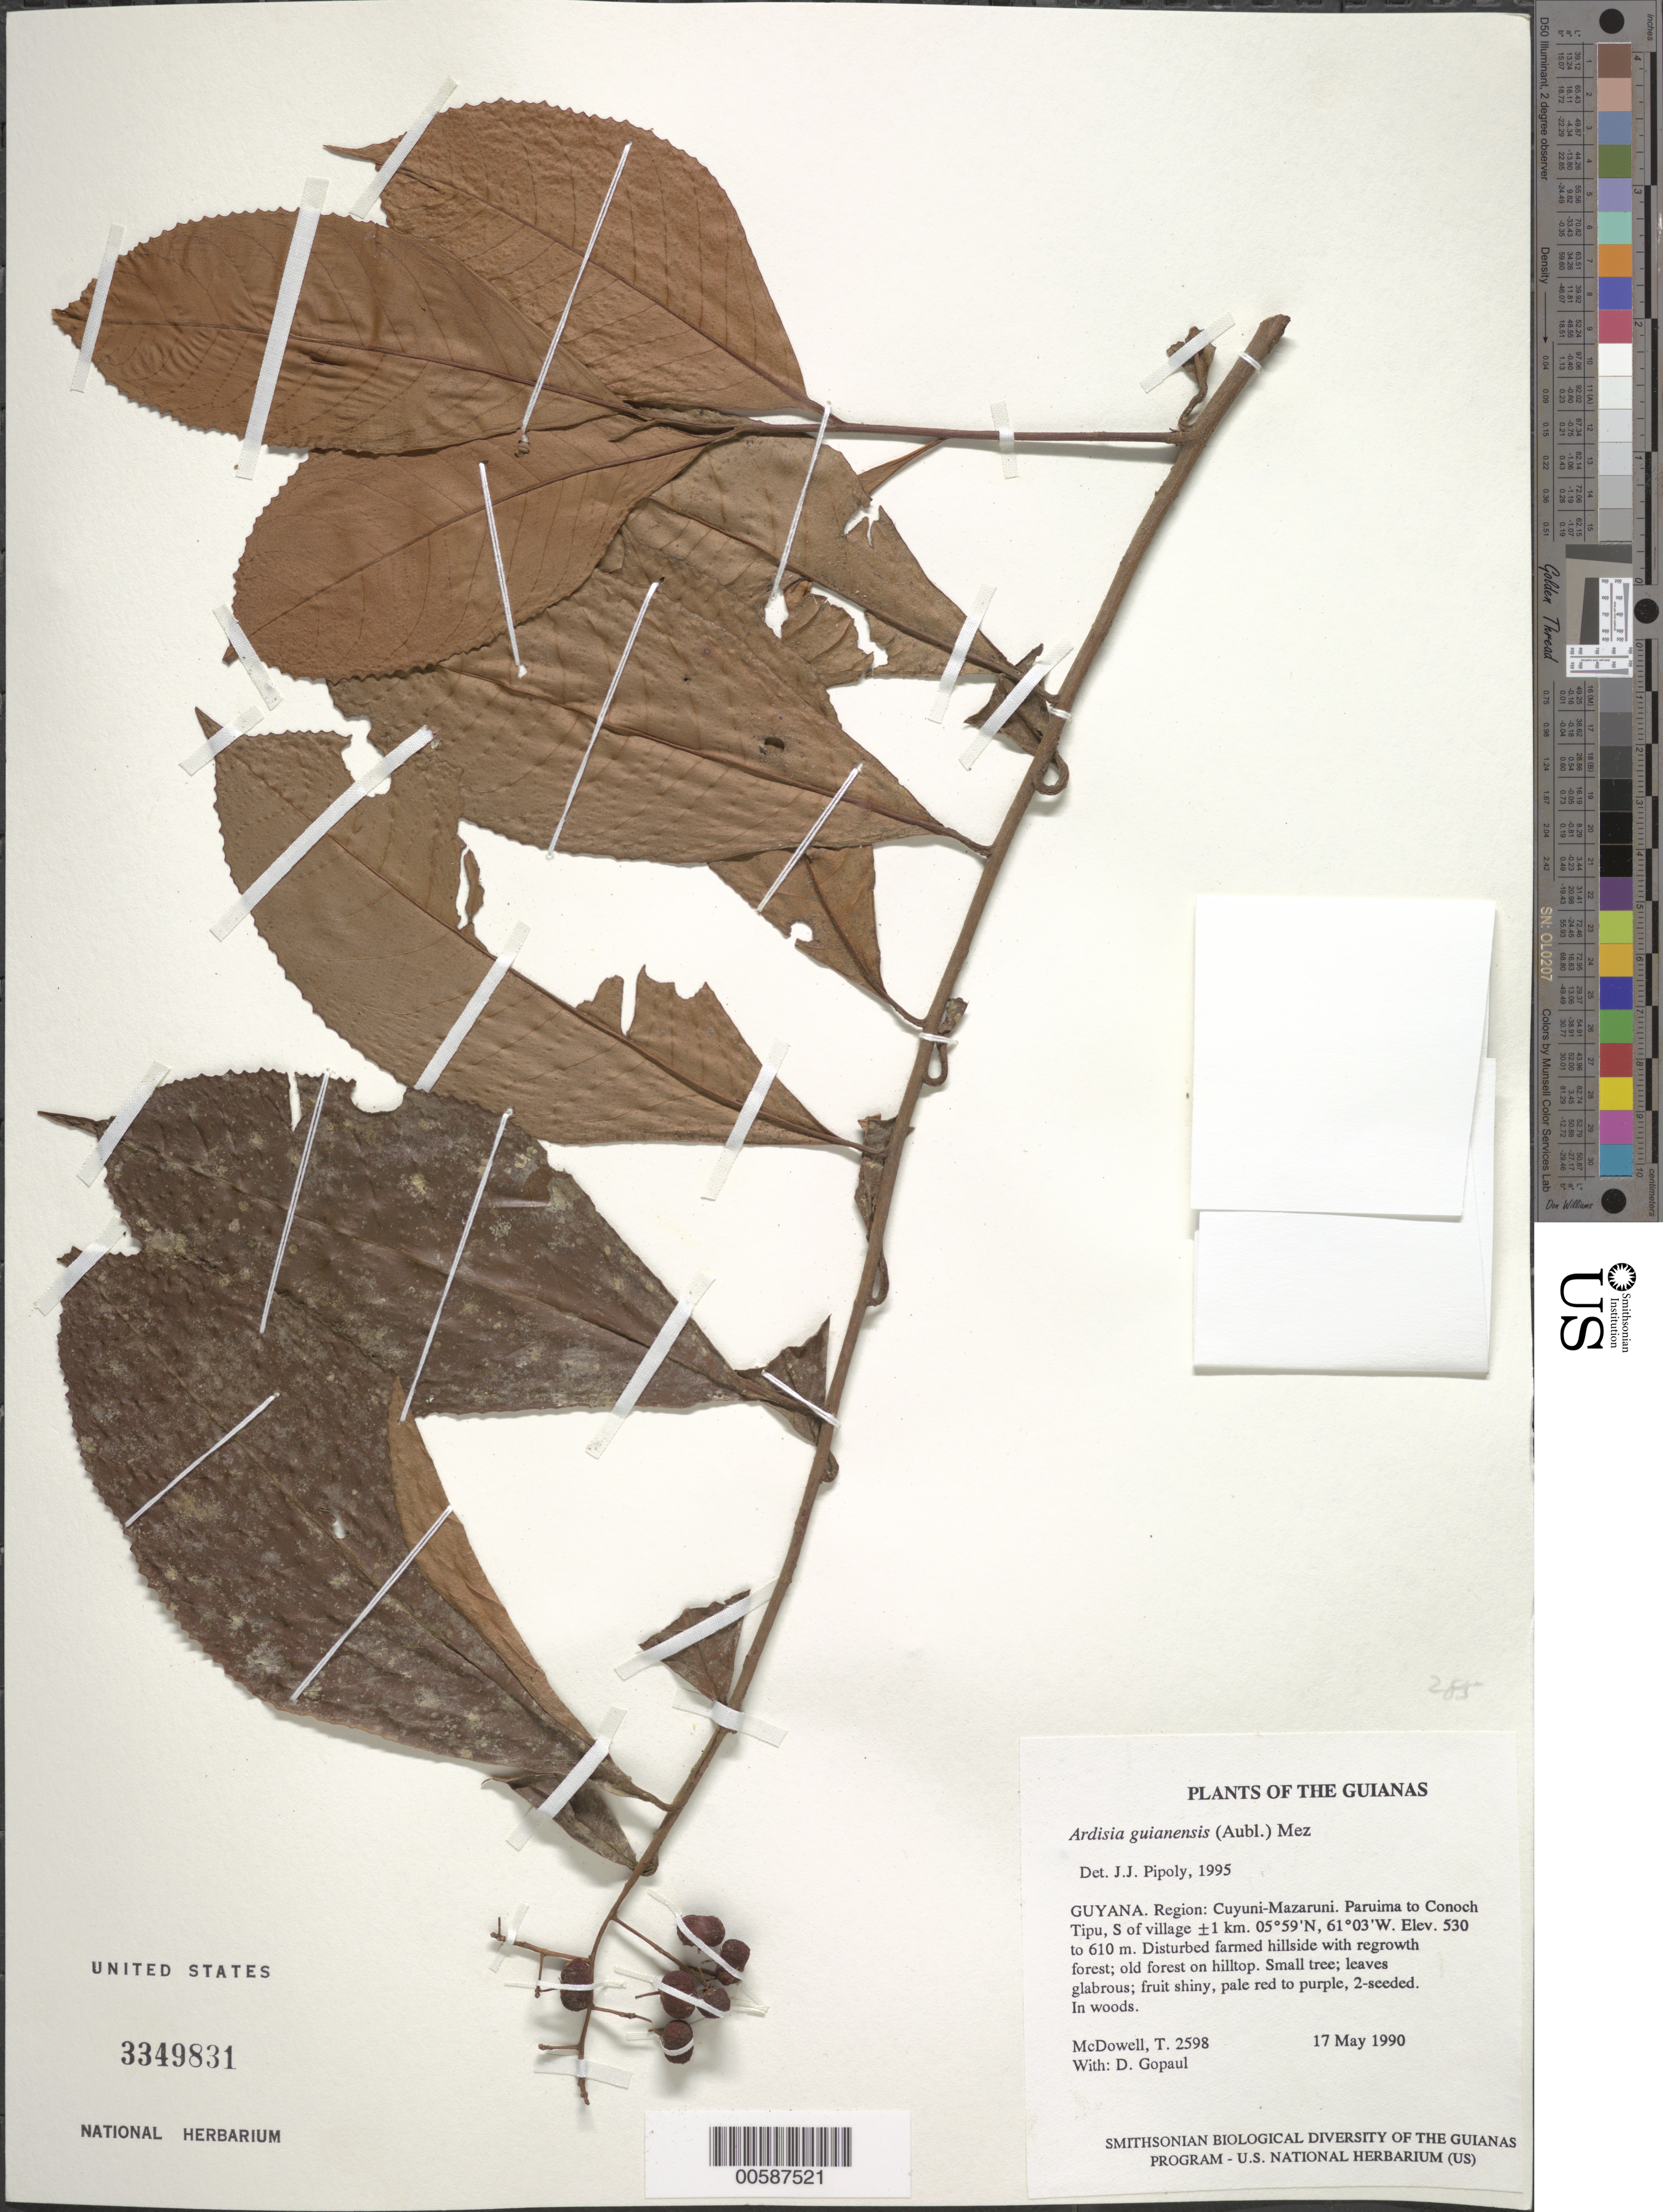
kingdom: Plantae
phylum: Tracheophyta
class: Magnoliopsida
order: Ericales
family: Primulaceae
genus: Ardisia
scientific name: Ardisia guianensis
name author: (Aubl.) Mez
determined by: Pipoly, J. J., III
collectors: T. McDowell & D. Gopaul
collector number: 2598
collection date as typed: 17 May 1990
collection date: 1990-05-17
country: Guyana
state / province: Cuyuni-Mazaruni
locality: Paruima to Conoch Tipu, S of village ±1 km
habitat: Disturbed farmed hillside with regrowth forest; old forest on hilltop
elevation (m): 530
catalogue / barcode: US 3349831